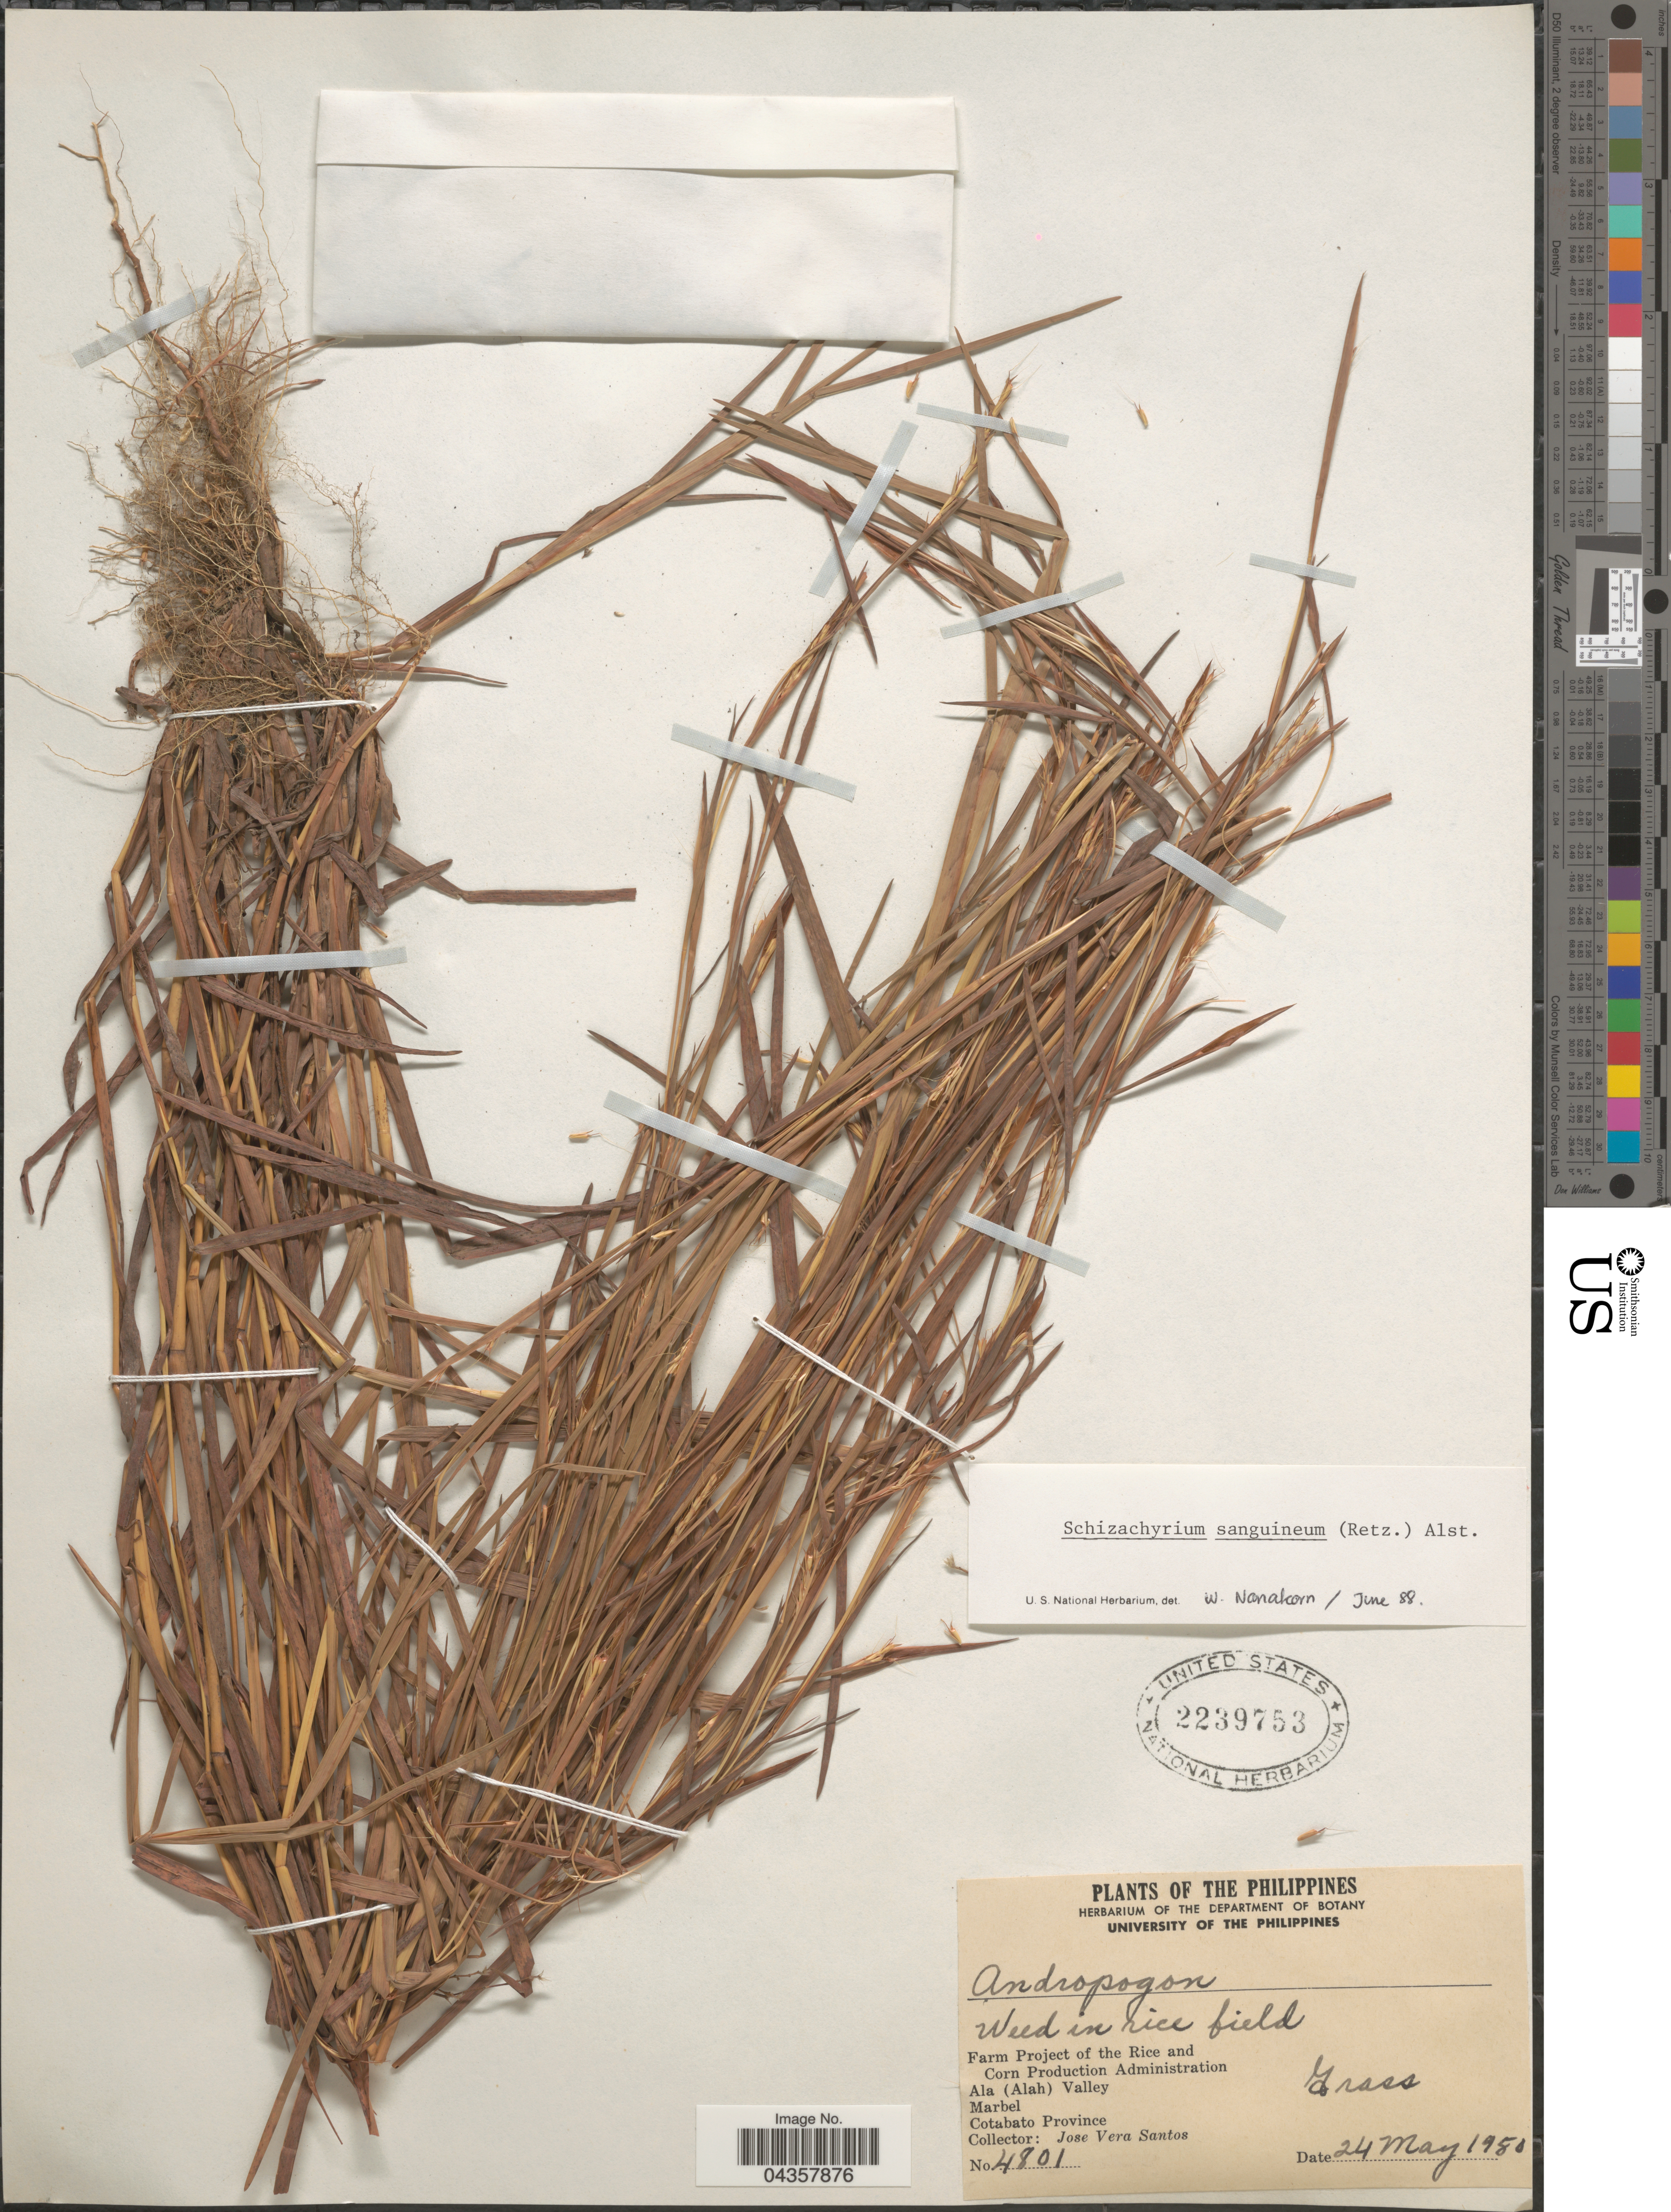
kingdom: Plantae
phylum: Tracheophyta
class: Liliopsida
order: Poales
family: Poaceae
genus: Schizachyrium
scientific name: Schizachyrium sanguineum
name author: (Retz.) Alston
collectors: J. Santos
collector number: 4801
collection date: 1950-05-24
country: Philippines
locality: Farm Project of the Rice and Corn Production Administration. Ala (Alah) Valley. Marbel. Cotabato Province.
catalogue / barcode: US 2239753